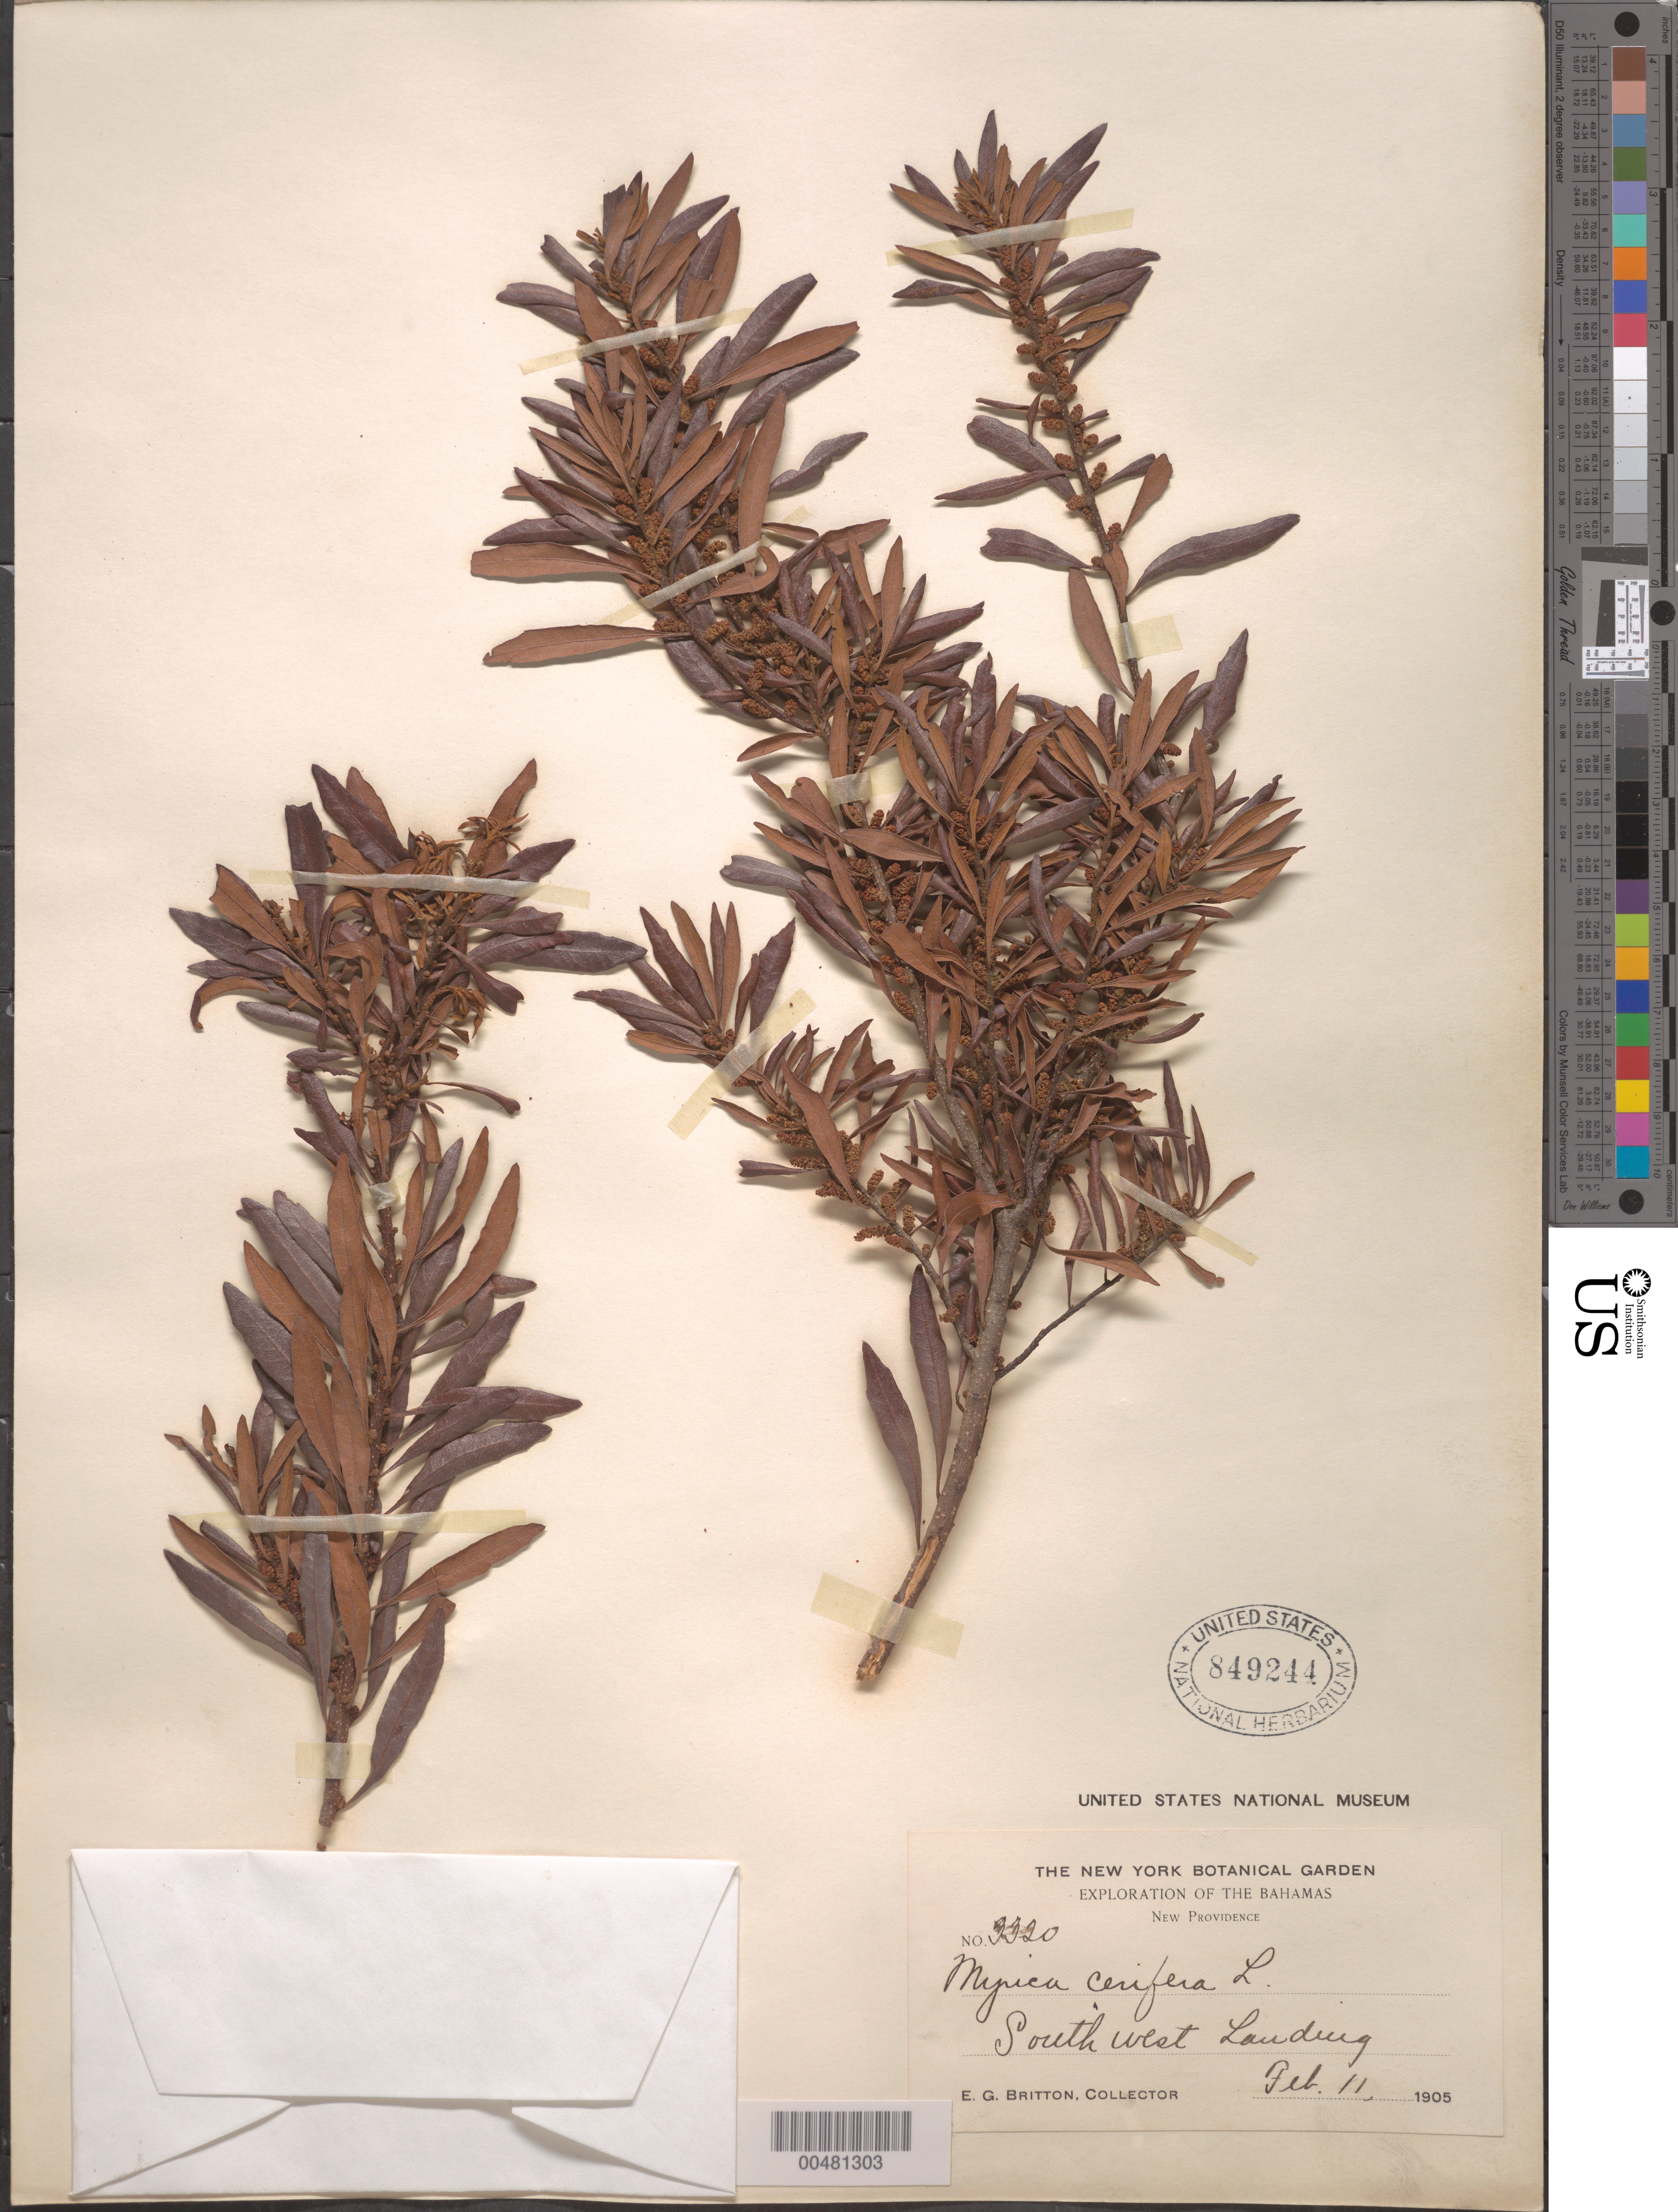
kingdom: Plantae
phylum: Tracheophyta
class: Magnoliopsida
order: Fagales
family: Myricaceae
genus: Morella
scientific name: Morella cerifera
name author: (L.) Small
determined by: Strong, M. T., (US), Smithsonian Institution - National Museum of Natural History (UNITED STATES)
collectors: E. G. Britton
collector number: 3320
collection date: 1905-02-11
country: Bahamas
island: New Providence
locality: Southwest Landing.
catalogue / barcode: US 849244